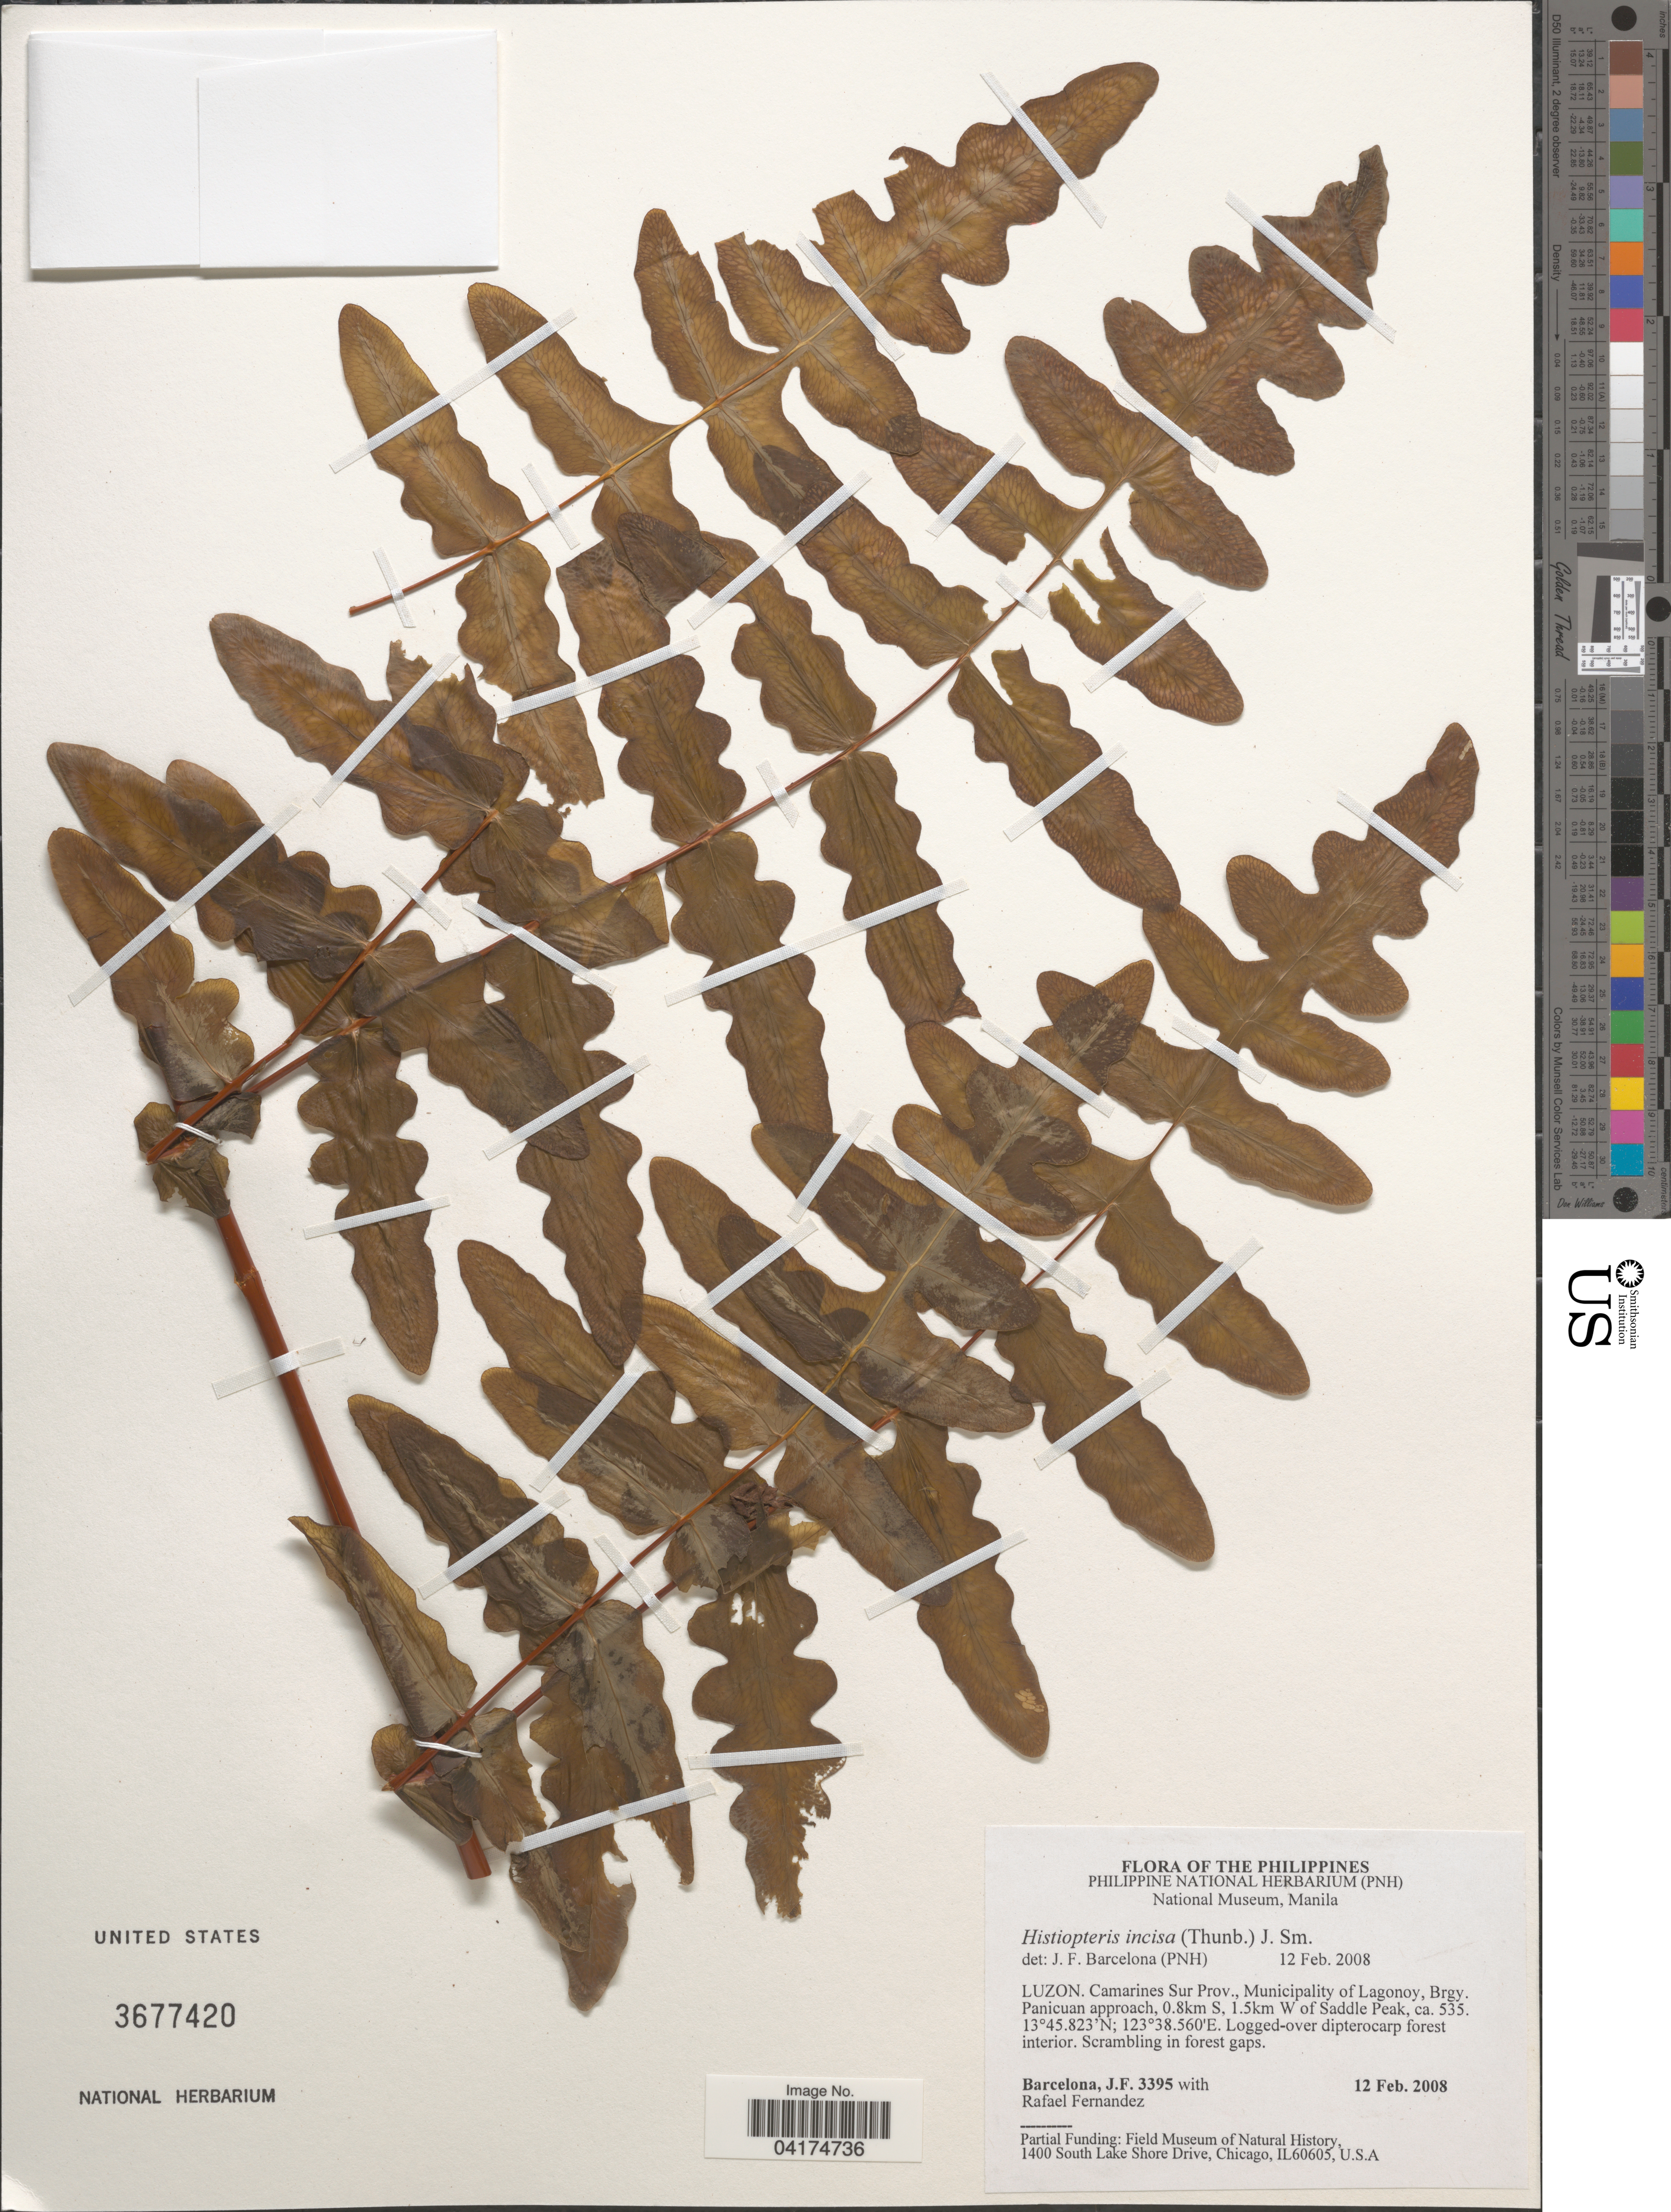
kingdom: Plantae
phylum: Tracheophyta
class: Polypodiopsida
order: Polypodiales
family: Dennstaedtiaceae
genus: Histiopteris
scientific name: Histiopteris incisa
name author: (Thunb.) J. Sm.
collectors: J. F. Barcelona & R. Fernandez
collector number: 3395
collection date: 2008-02-12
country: Philippines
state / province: Bicol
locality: Luzon. Camarines Sur Prov., Municipality of Lagonoy, Brgy. Panicuan approach, 0.8km S, 1.5km W of Saddle Peak.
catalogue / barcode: US 3677420